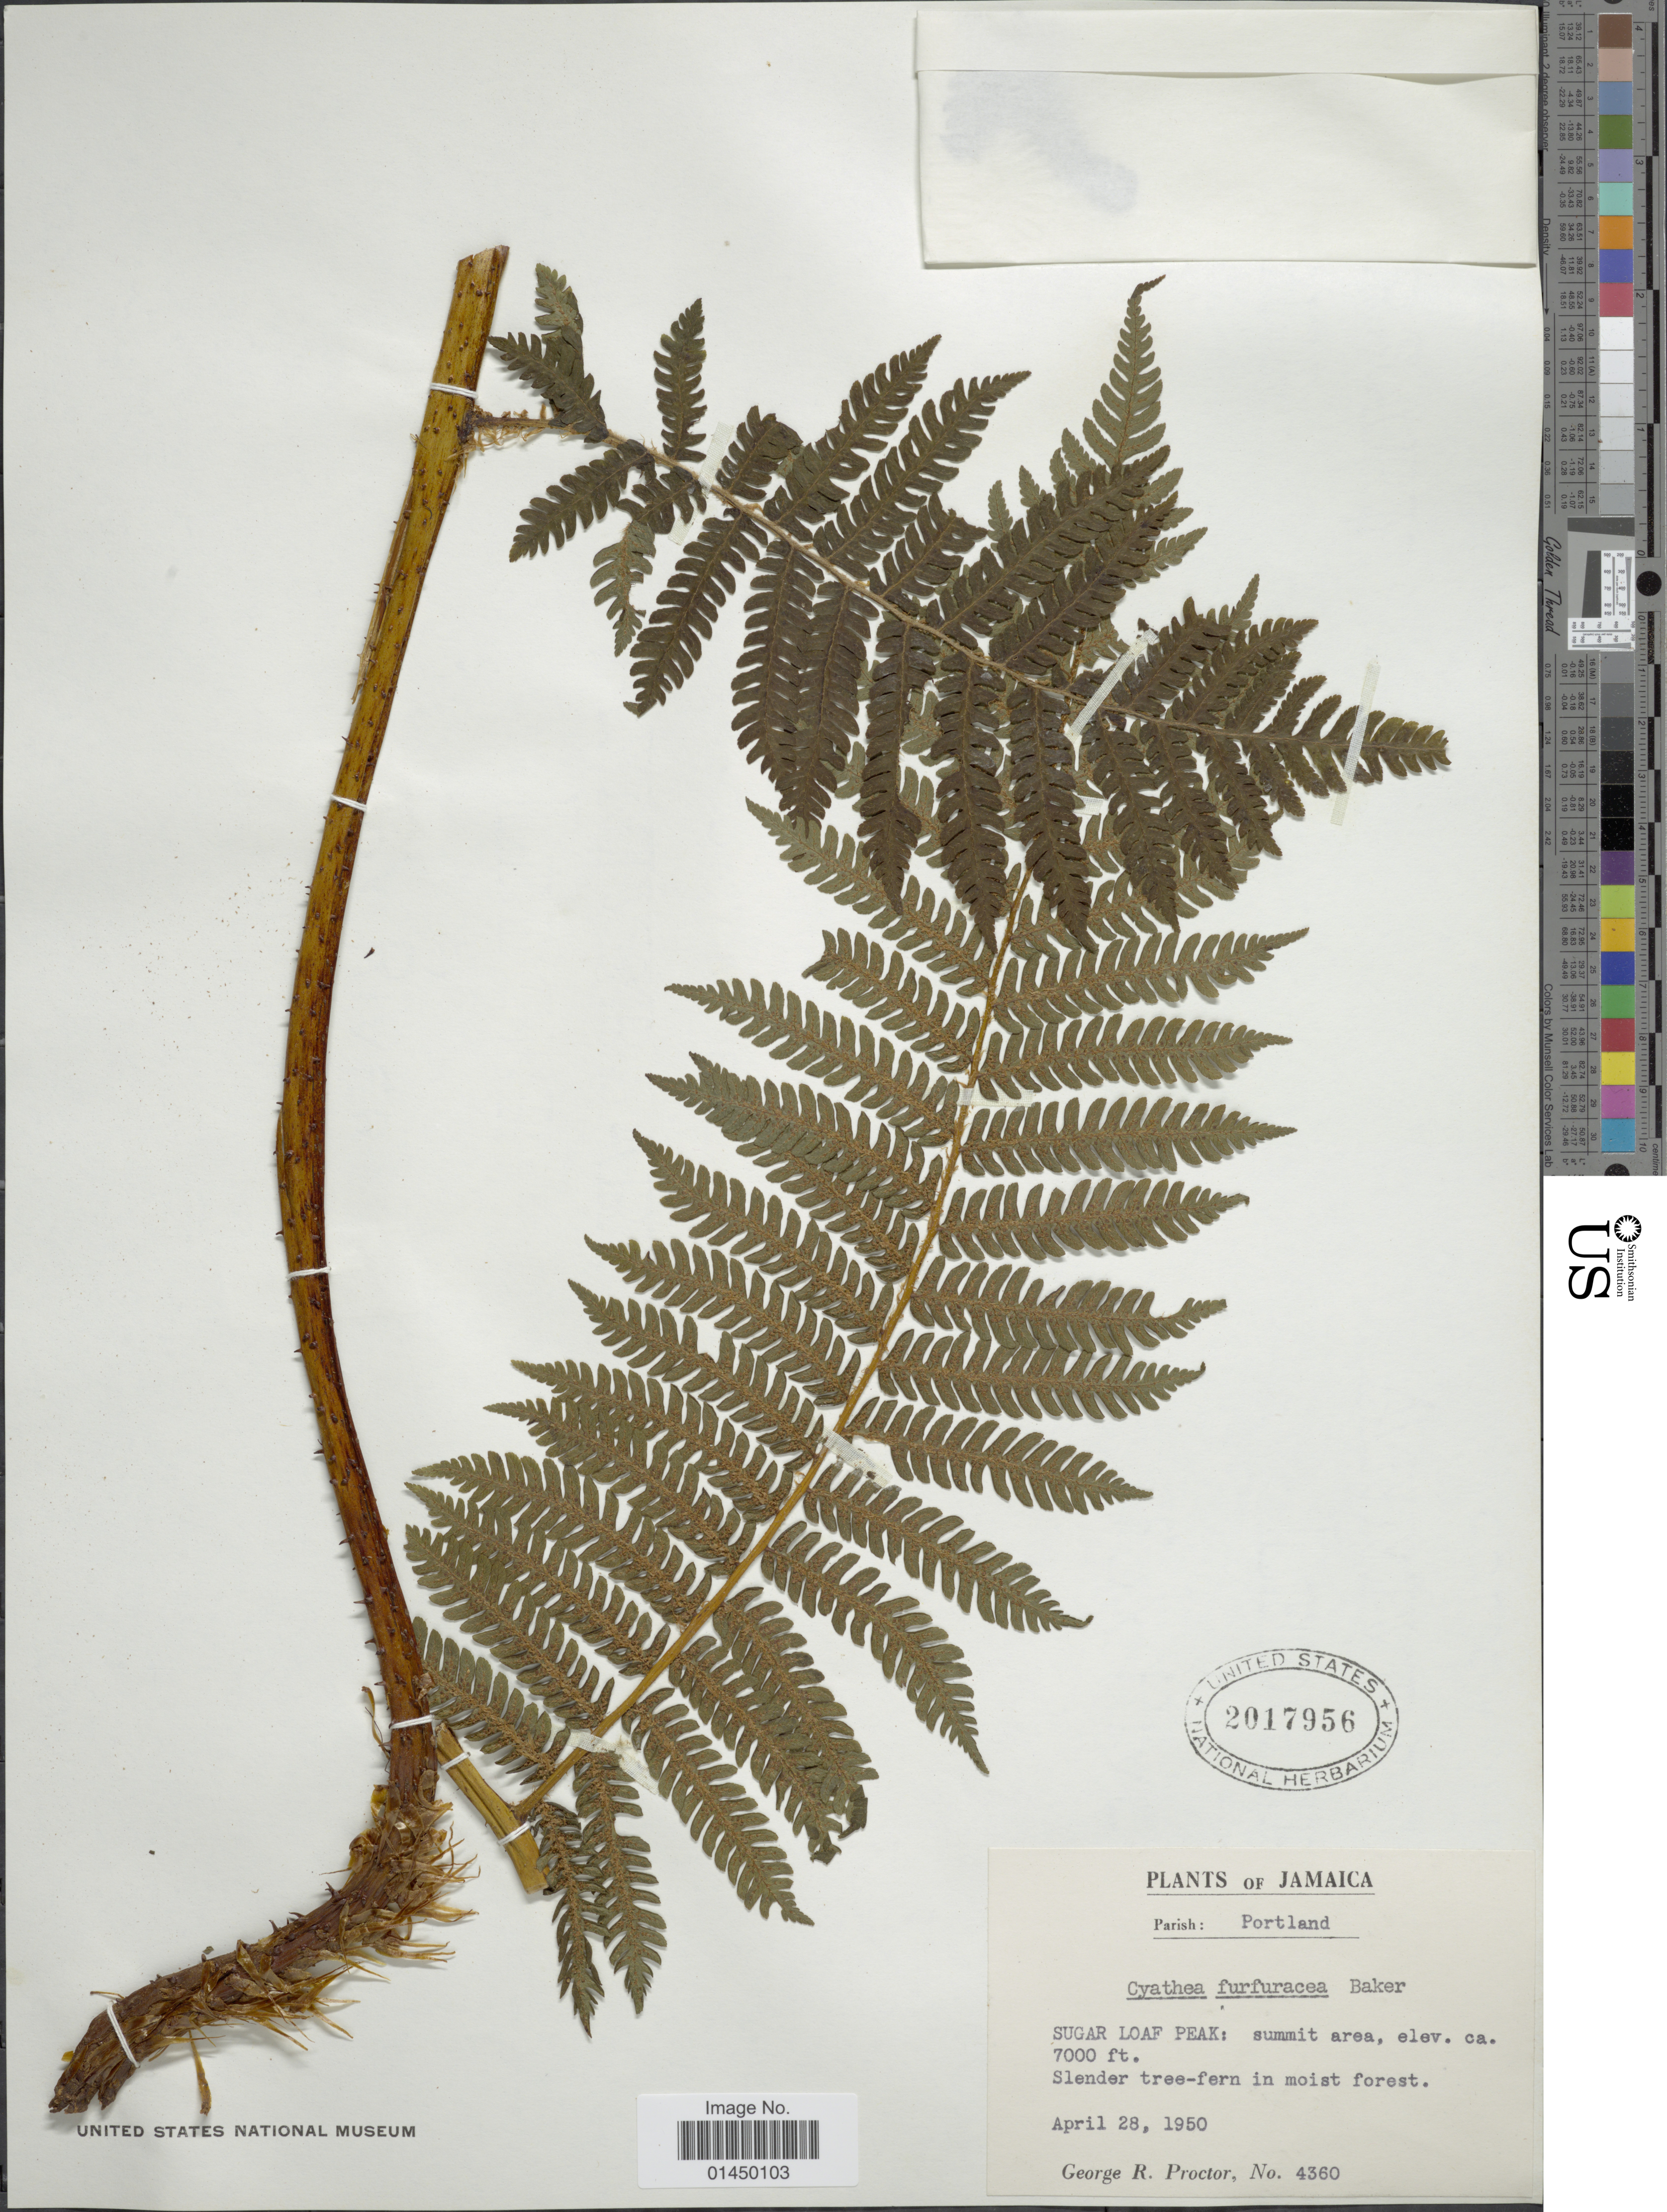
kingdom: Plantae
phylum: Tracheophyta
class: Polypodiopsida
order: Cyatheales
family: Cyatheaceae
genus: Cyathea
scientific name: Cyathea furfuracea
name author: Christ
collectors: G. R. Proctor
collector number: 4360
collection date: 1950-04-28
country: Jamaica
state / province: Portland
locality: Parish: Portland, Sugar Loaf Peak: summit area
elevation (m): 2134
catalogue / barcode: US 2017956